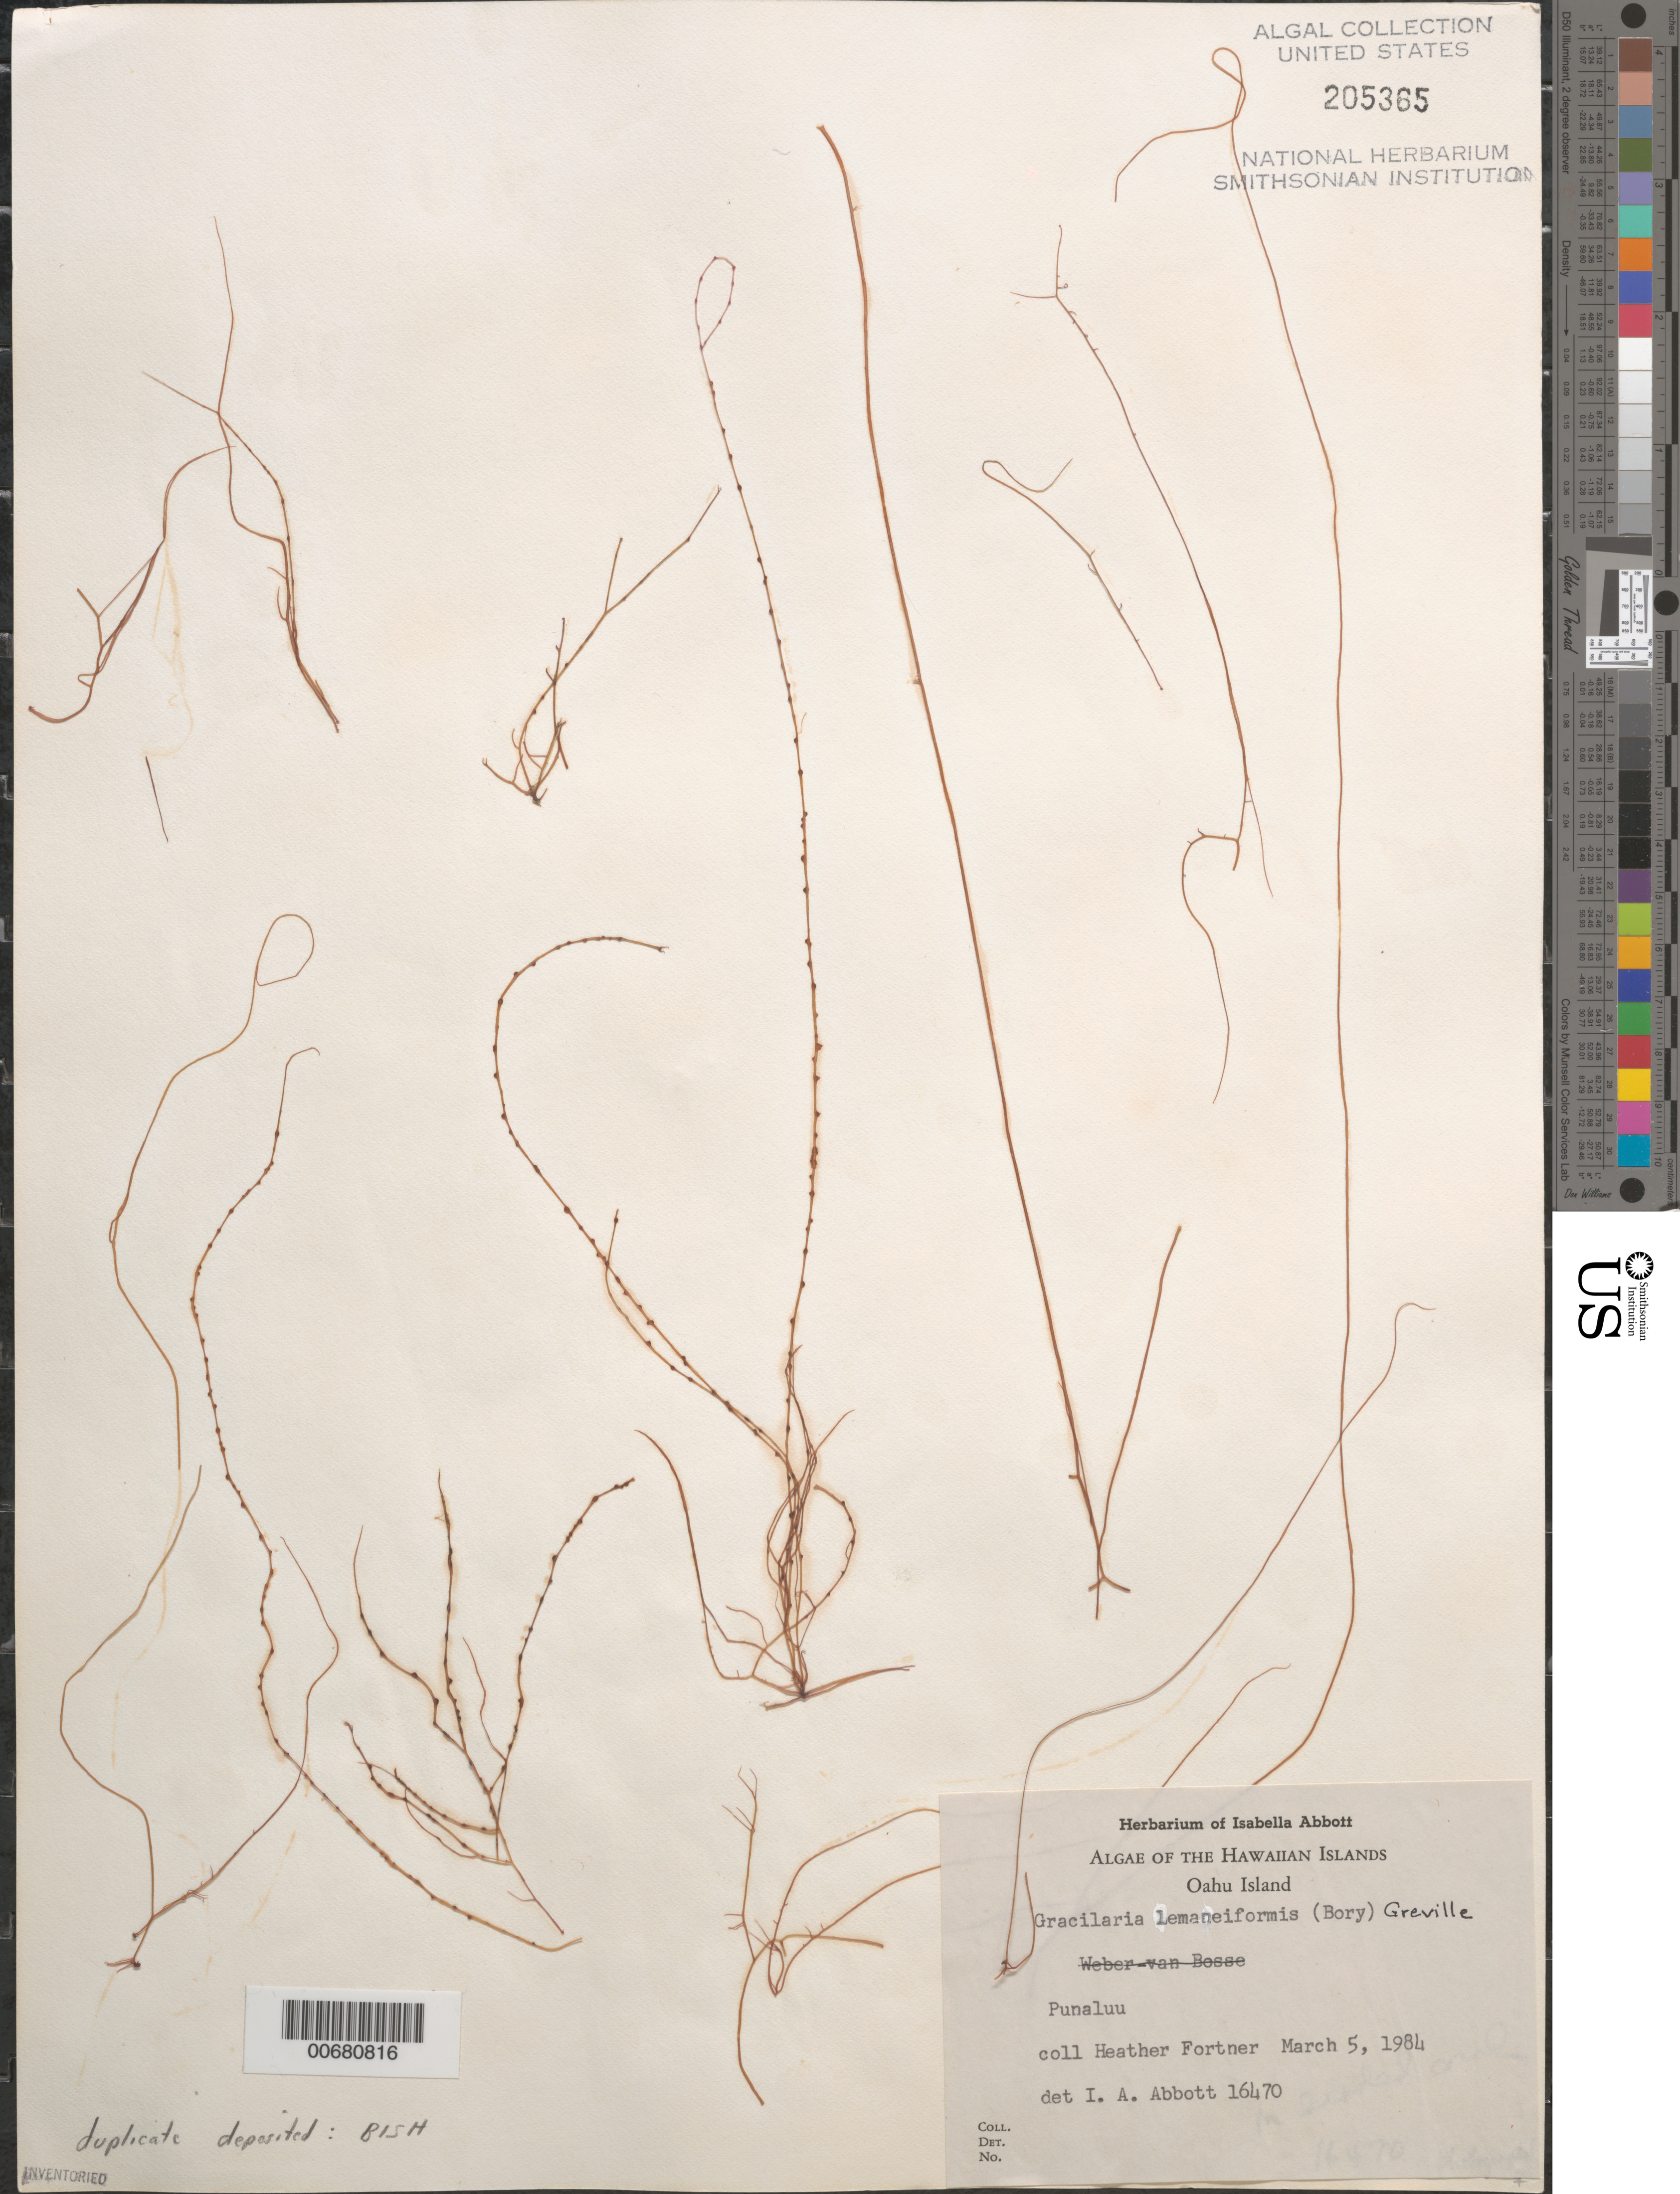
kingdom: Plantae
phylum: Rhodophyta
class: Florideophyceae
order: Gracilariales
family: Gracilariaceae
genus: Gracilariopsis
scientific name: Gracilariopsis lemaneiformis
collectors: H. Fortner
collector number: IAA 16470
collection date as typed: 05 Mar 1984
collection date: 1984-03-05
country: United States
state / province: Hawaii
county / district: Honolulu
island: Oahu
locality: Punaluu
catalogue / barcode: US 205365